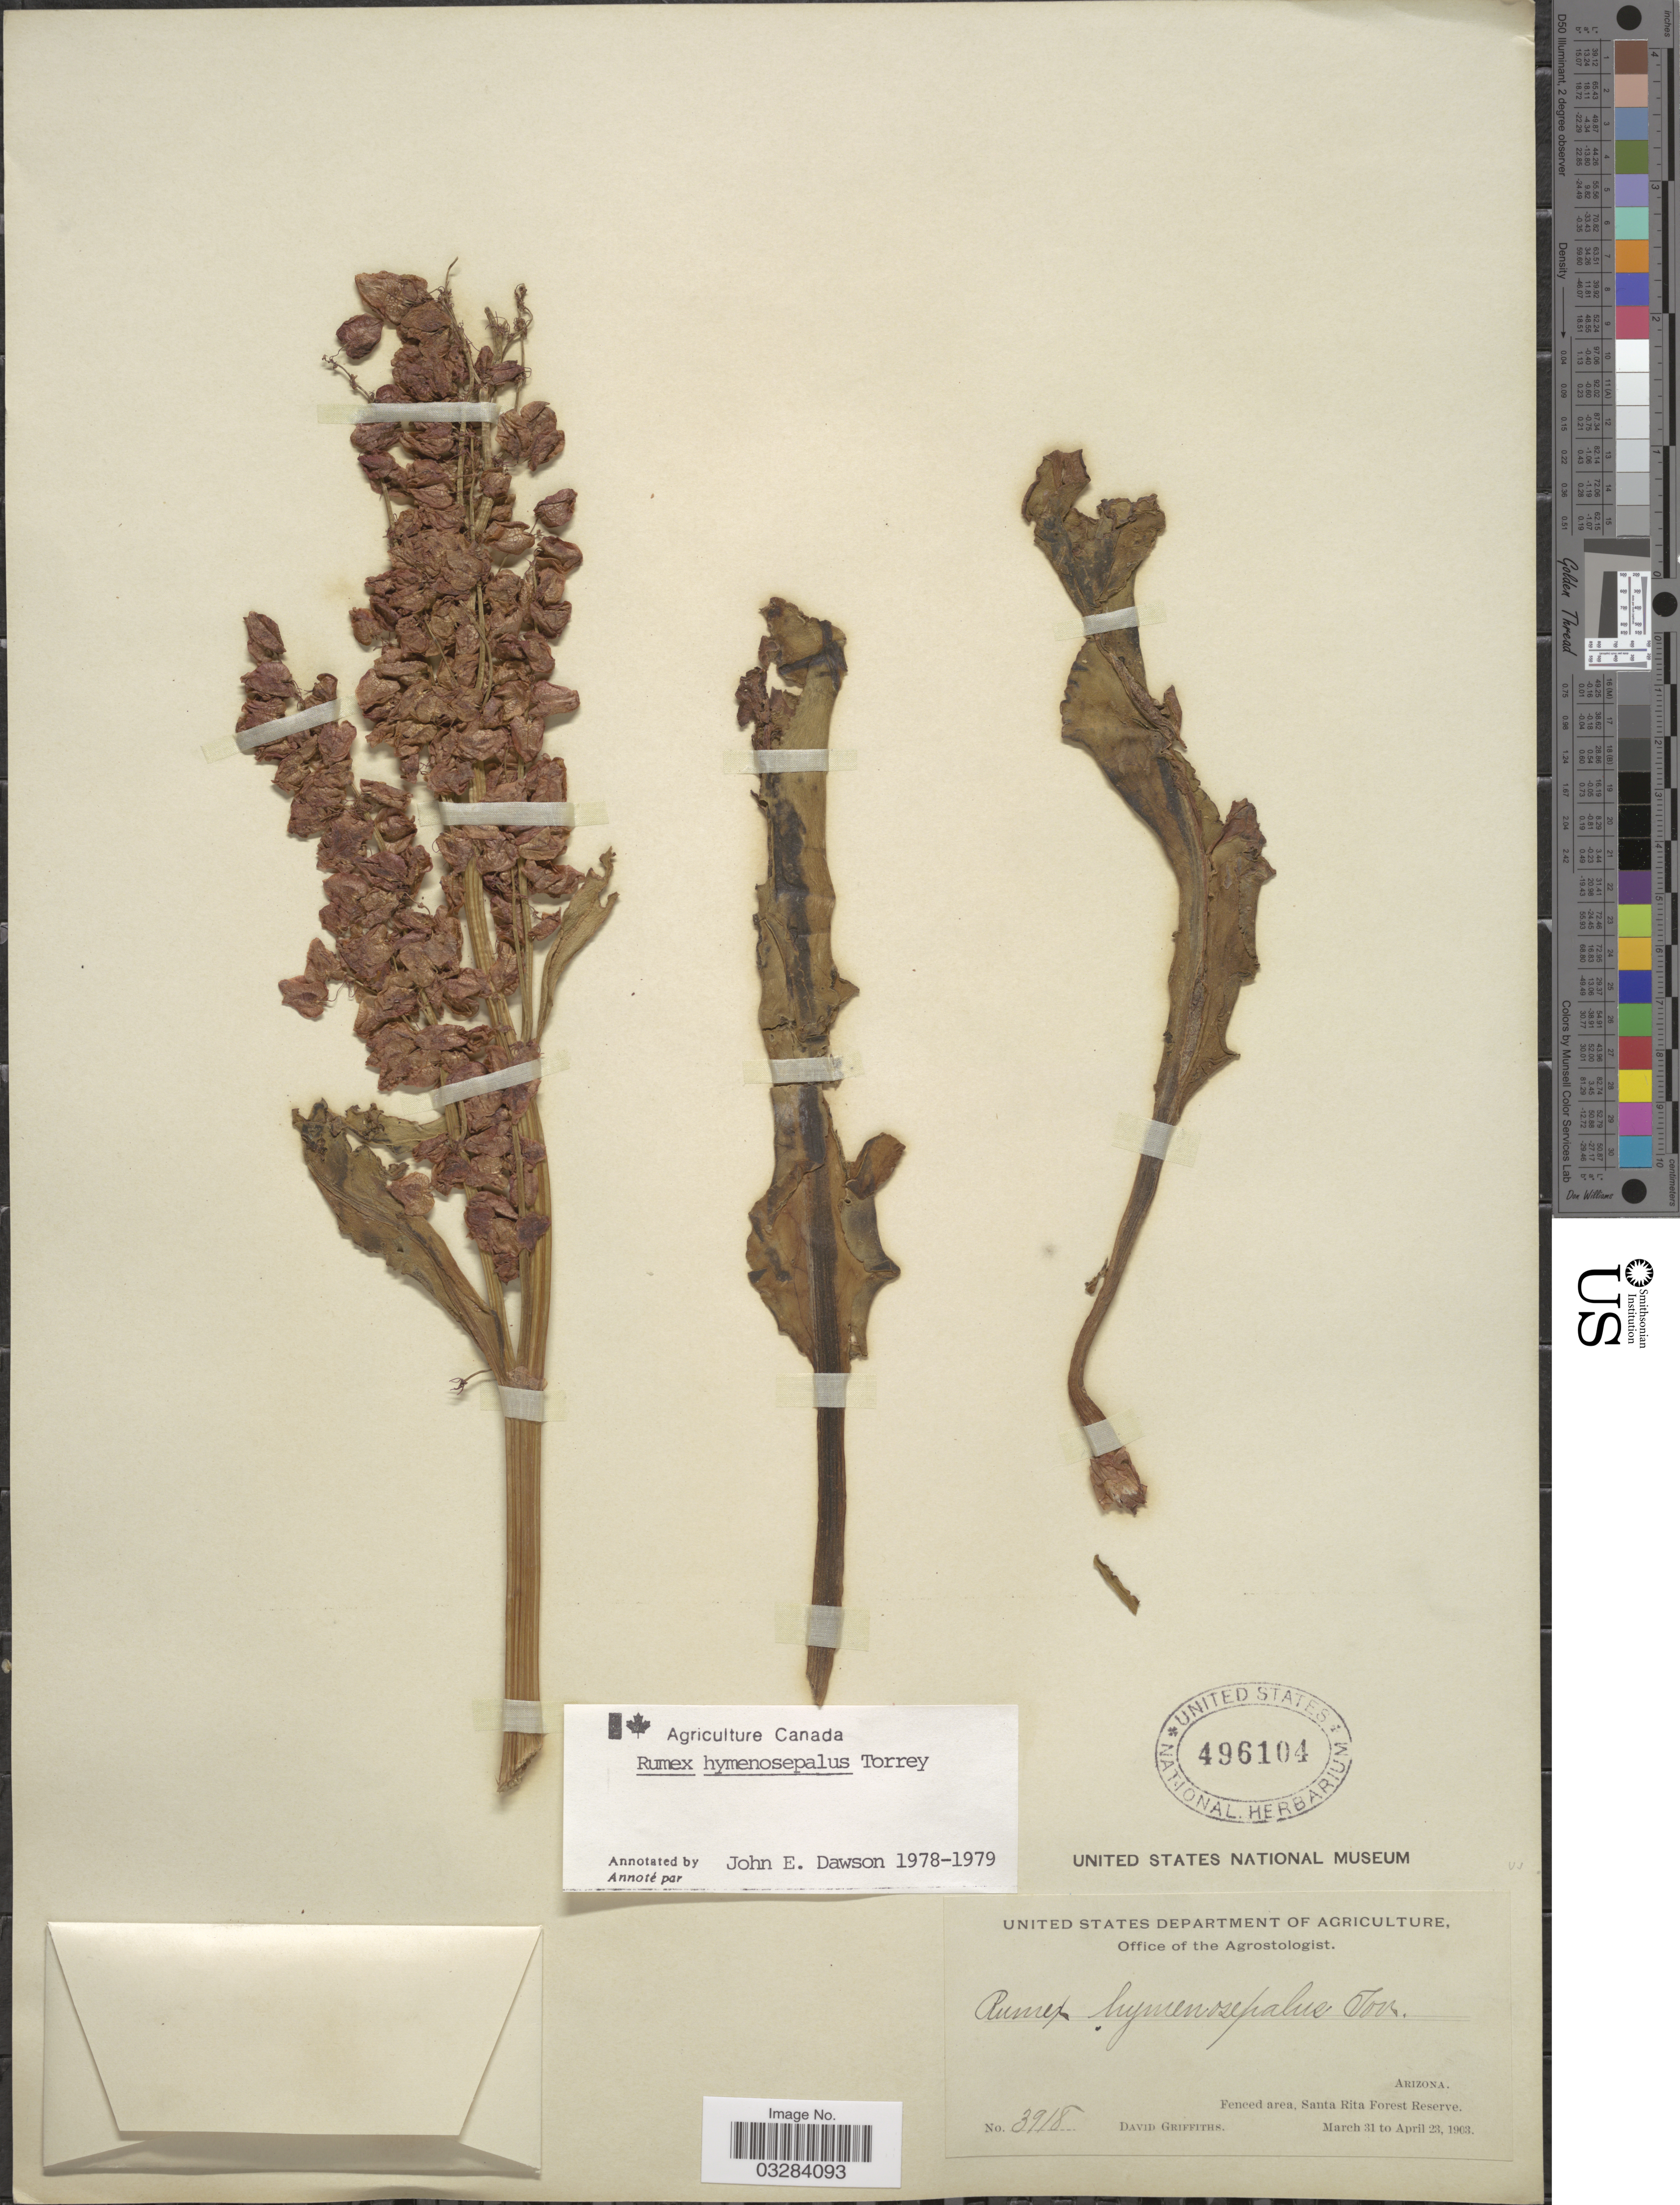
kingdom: Plantae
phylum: Tracheophyta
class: Magnoliopsida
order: Caryophyllales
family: Polygonaceae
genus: Rumex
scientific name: Rumex hymenosepalus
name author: Torr.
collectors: D. Griffiths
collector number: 3918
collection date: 1903-03-31/1903-04-23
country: United States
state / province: Arizona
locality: Fenced area, Santa Rita Forest Reserve.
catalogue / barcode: US 496104